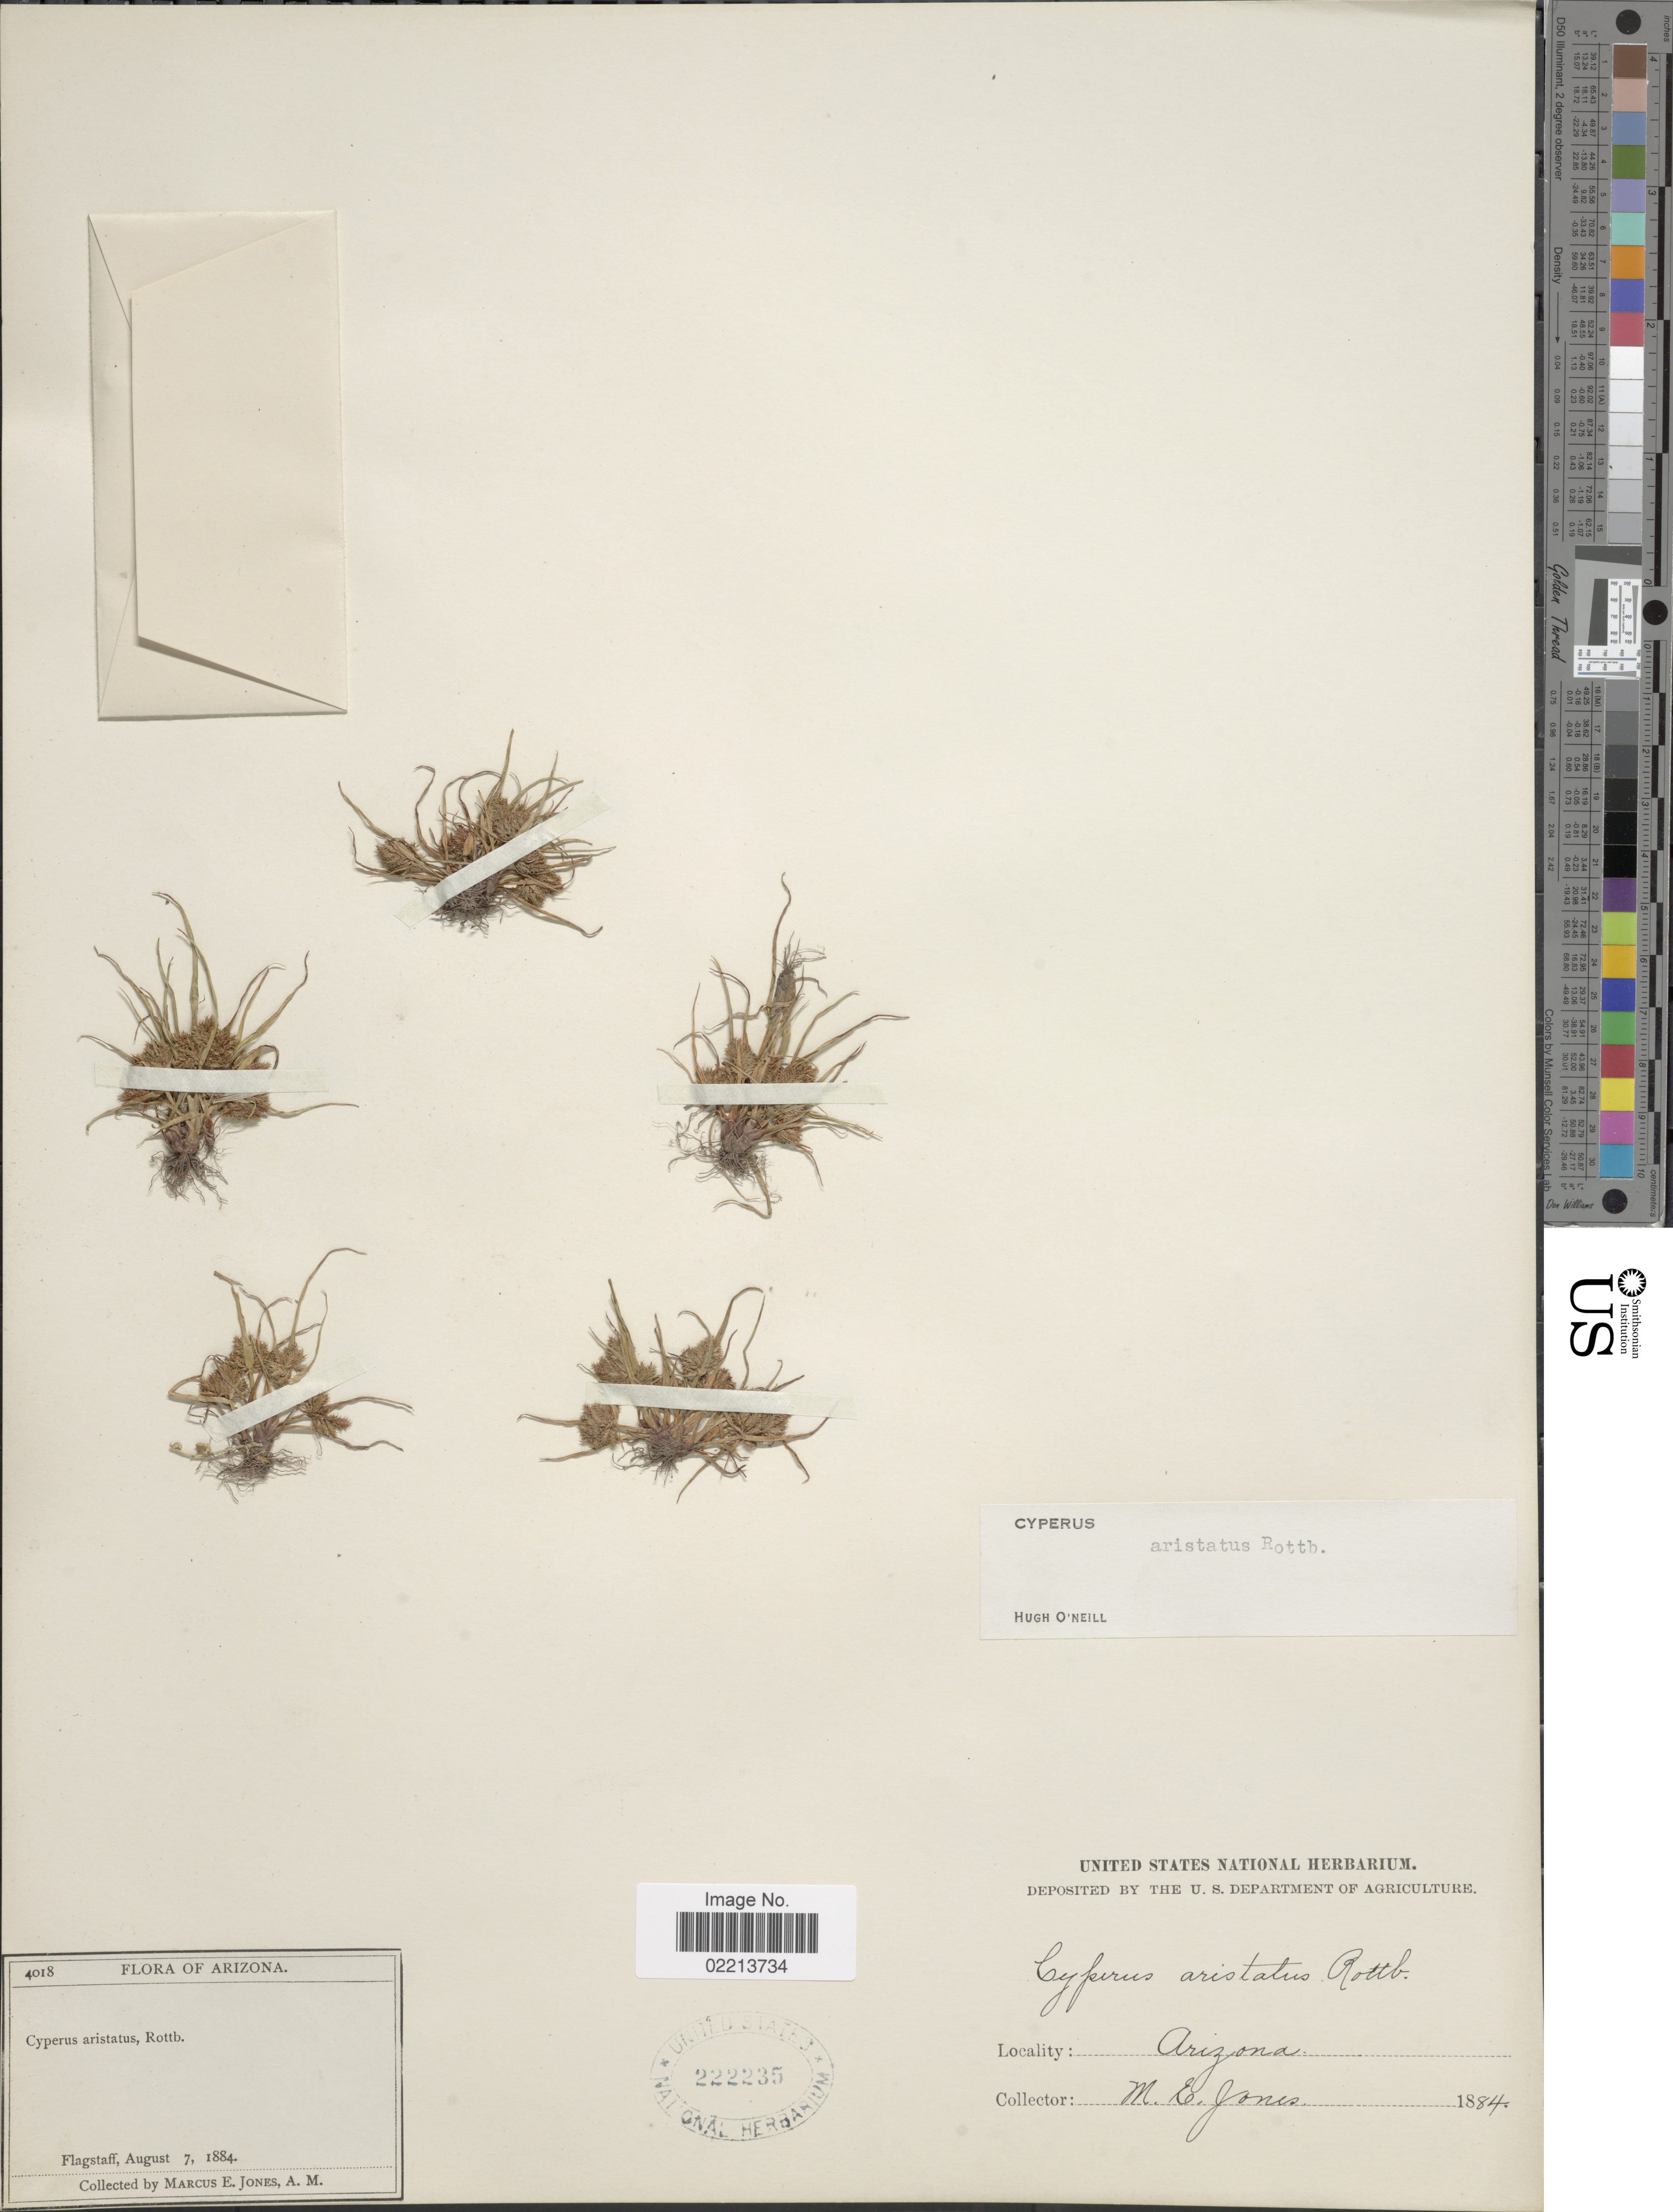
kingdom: Plantae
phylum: Tracheophyta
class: Liliopsida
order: Poales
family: Cyperaceae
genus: Cyperus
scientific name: Cyperus squarrosus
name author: L.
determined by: Strong, Mark T., (BOT), Smithsonian Institution - National Museum of Natural History (UNITED STATES)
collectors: M. E. Jones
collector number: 4018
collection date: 1884-08-07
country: United States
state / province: Arizona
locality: Flagstaff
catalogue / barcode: US 22235